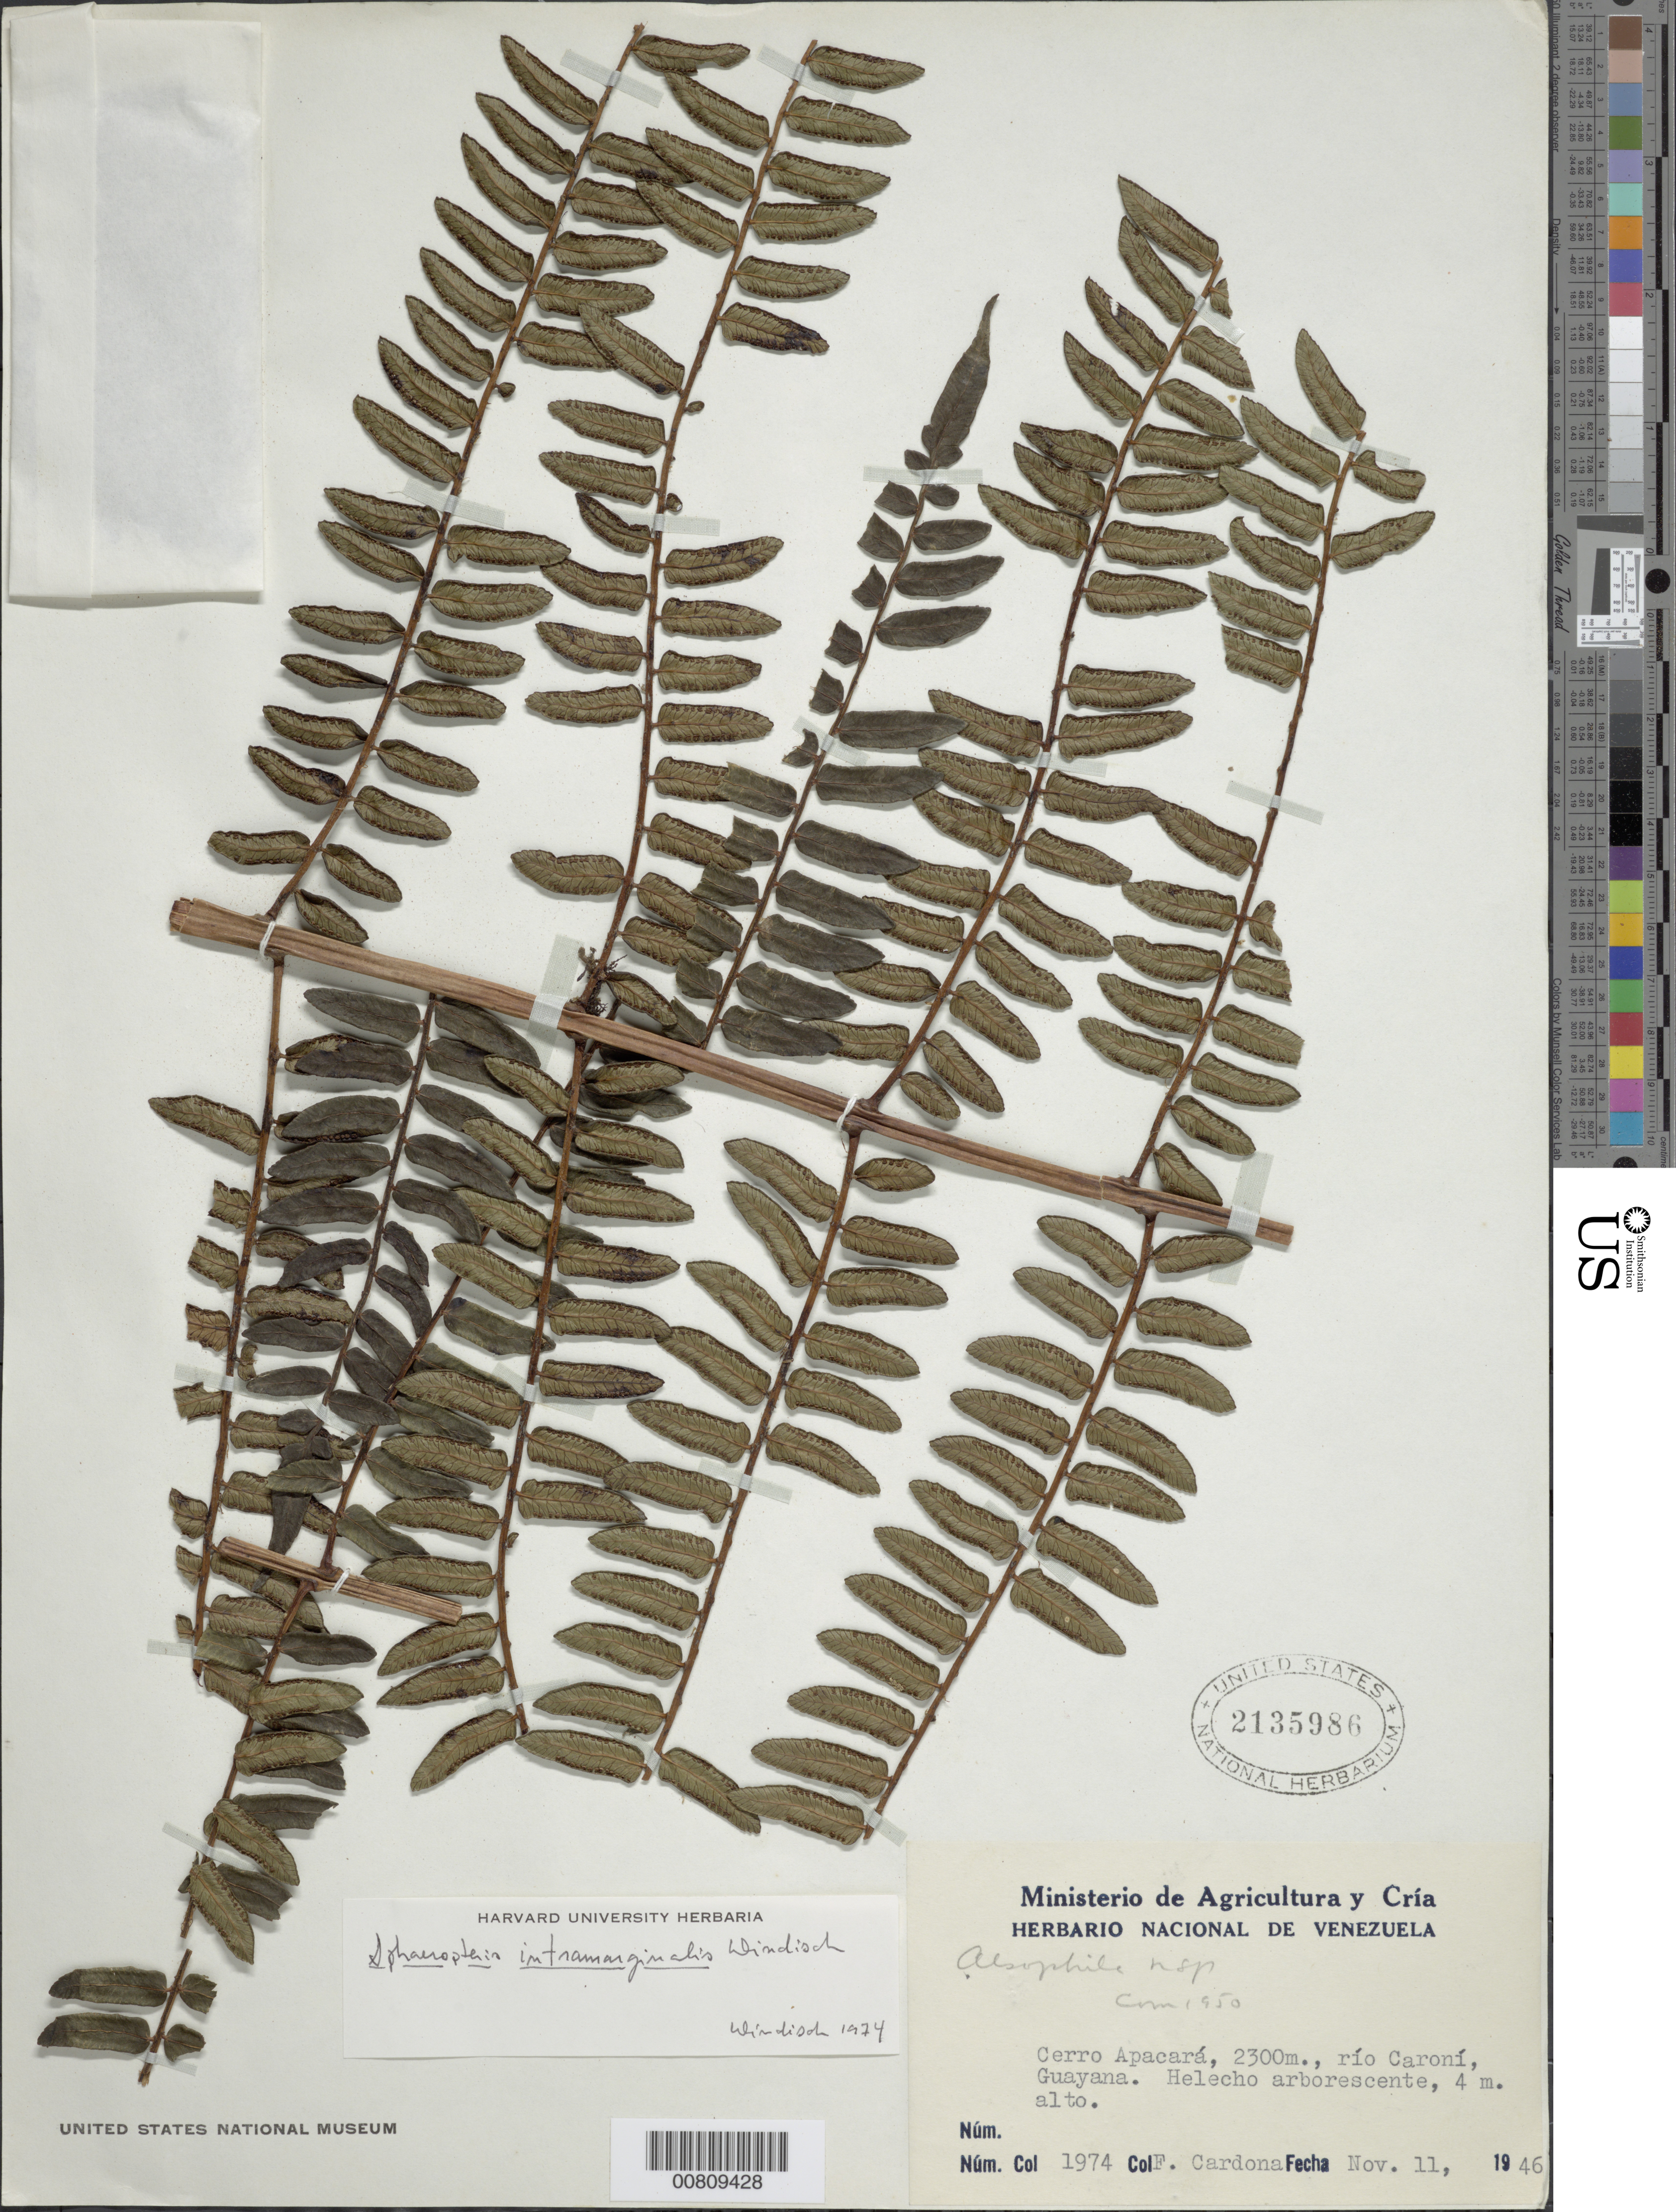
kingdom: Plantae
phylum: Tracheophyta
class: Polypodiopsida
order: Cyatheales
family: Cyatheaceae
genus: Cyathea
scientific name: Cyathea intramarginalis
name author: (P.G. Windisch) Lellinger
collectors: F. Cardona Puig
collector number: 1974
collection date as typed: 11-Nov-46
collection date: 1946-11-11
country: Venezuela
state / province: Bolívar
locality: Cerro Apacará, Río Caroní, Guayana, Chimantá Masssif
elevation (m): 2300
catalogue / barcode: US 2135986